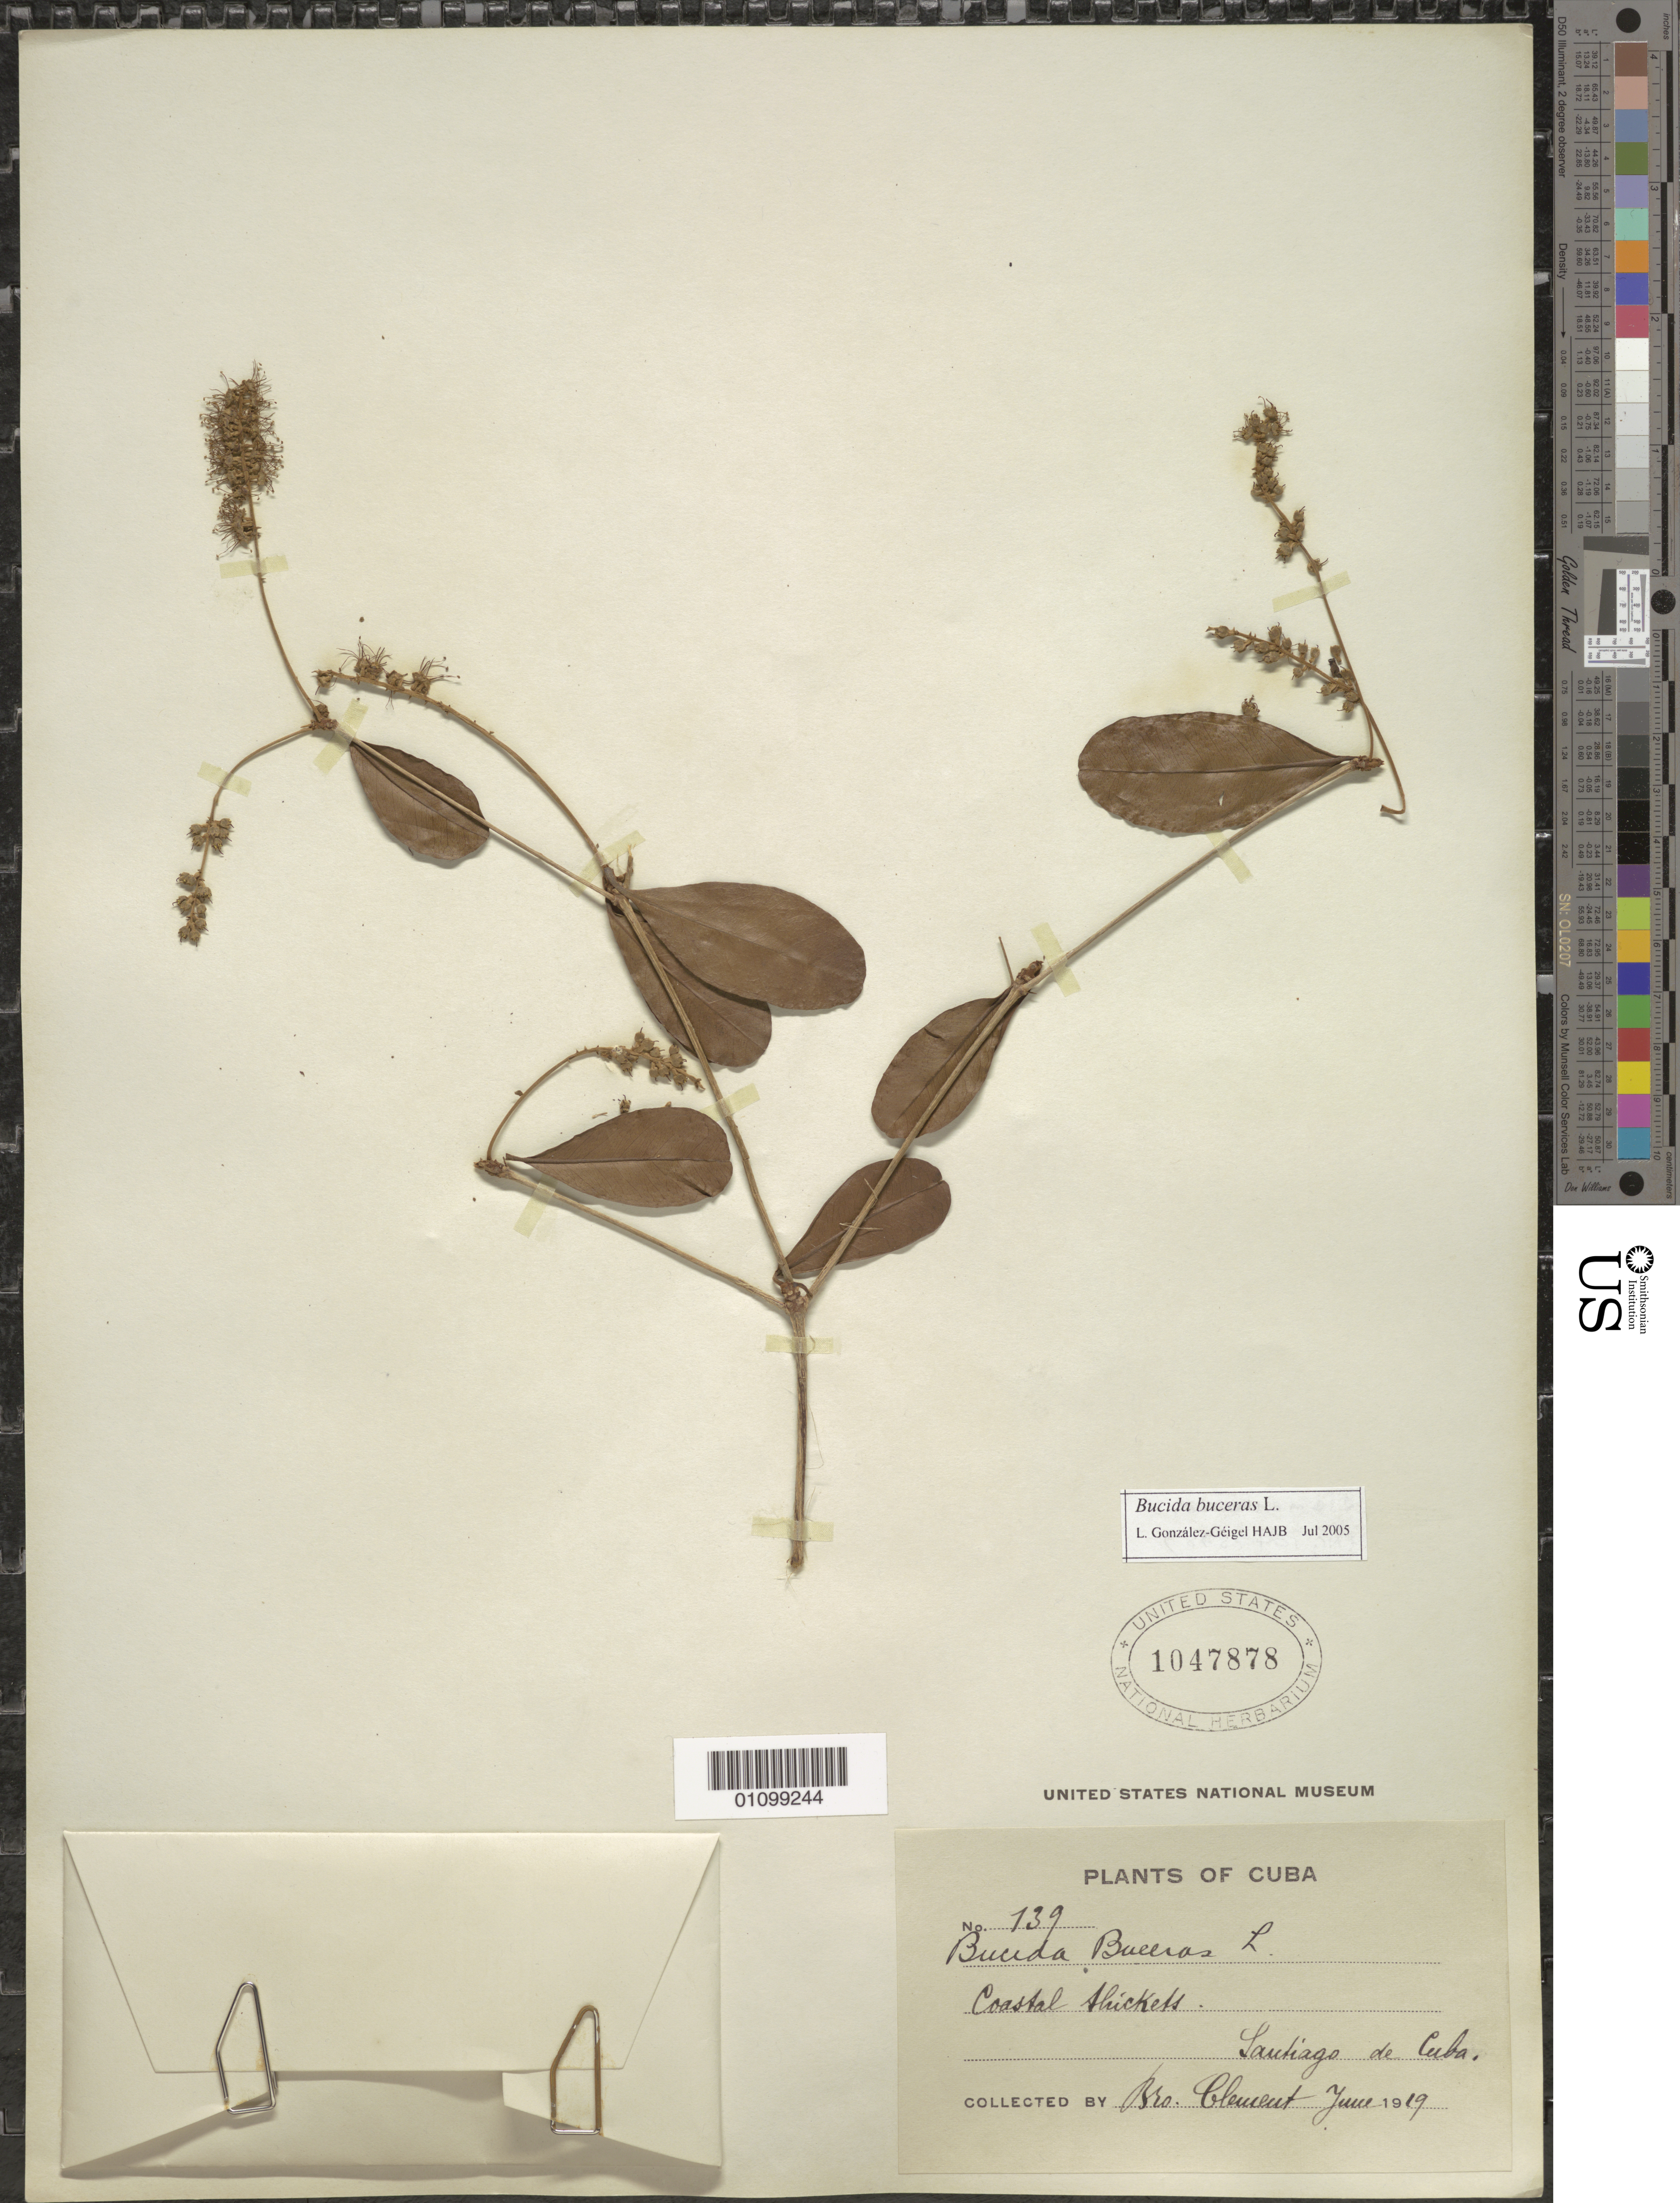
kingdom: Plantae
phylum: Tracheophyta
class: Magnoliopsida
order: Myrtales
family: Combretaceae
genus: Terminalia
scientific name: Terminalia buceras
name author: (L.) C. Wright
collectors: B. Clement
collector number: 139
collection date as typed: Jun 1919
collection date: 1919-06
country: Cuba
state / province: Santiago de Cuba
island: Cuba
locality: Coastal thickets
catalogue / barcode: US 1047878